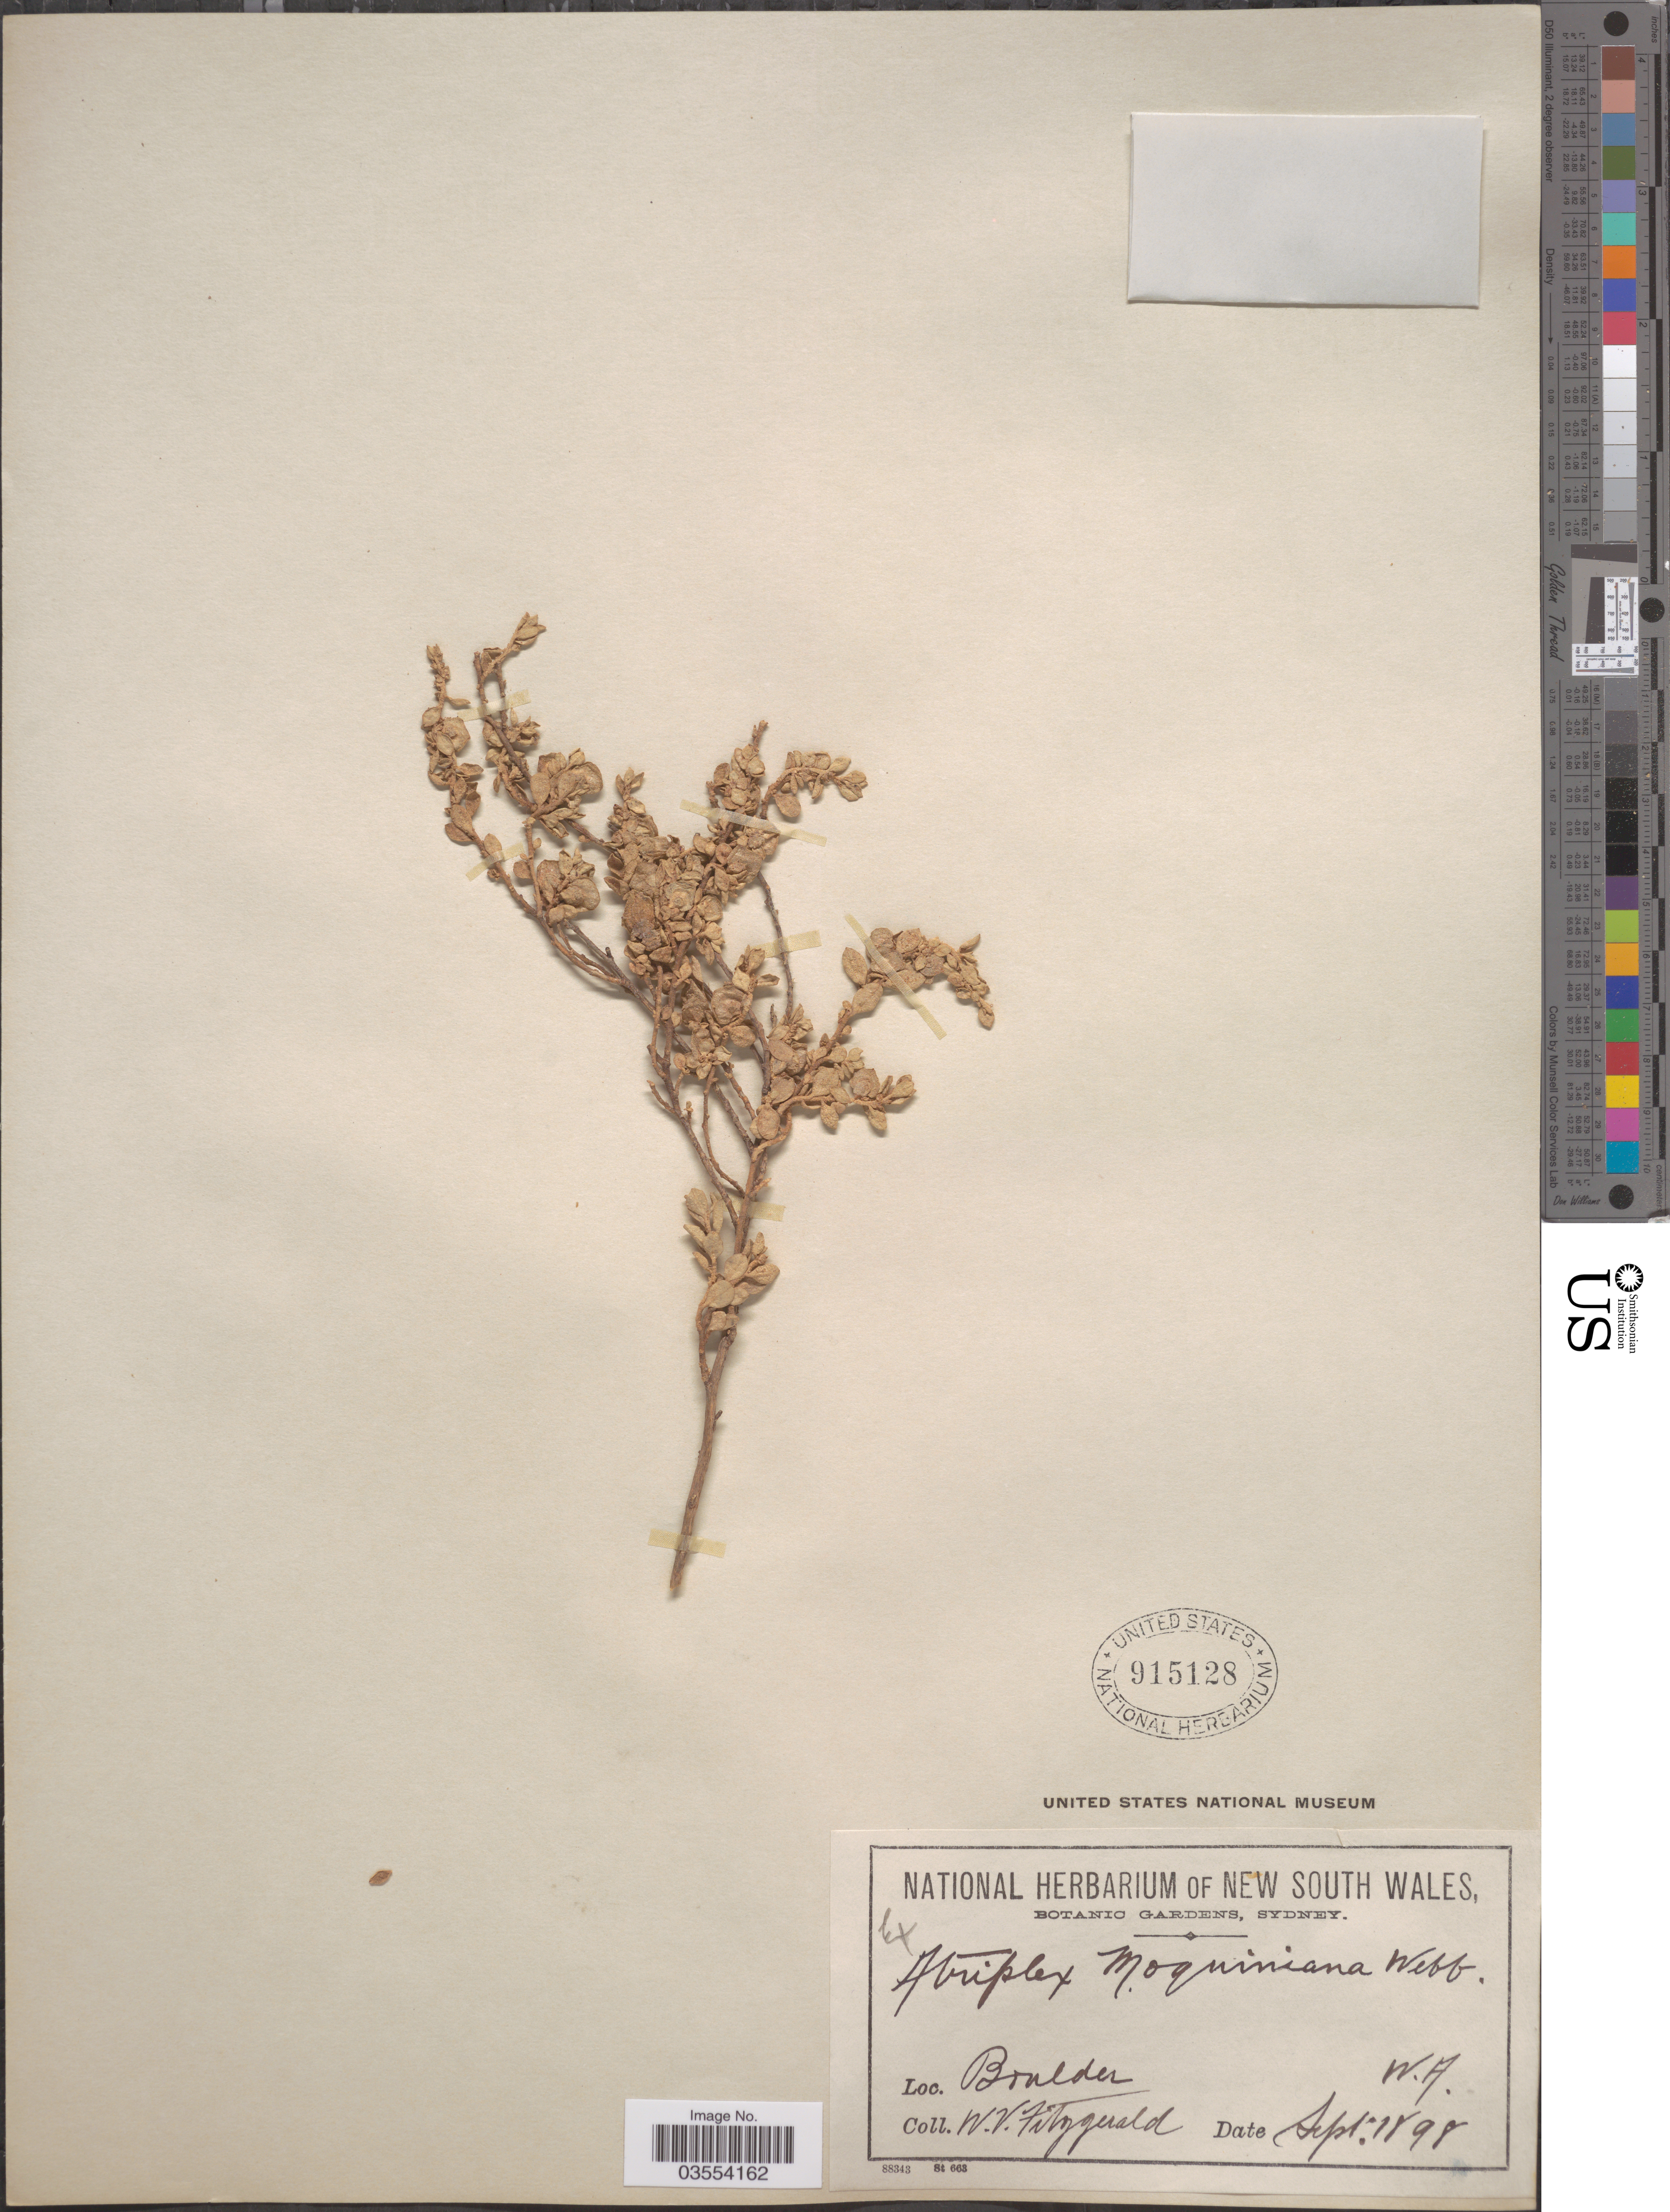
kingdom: Plantae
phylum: Tracheophyta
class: Magnoliopsida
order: Caryophyllales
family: Amaranthaceae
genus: Atriplex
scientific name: Atriplex moquiniana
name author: Webb. ex Moq. in DC.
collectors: W. Fitzgerald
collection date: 1898-09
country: Australia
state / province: Western Australia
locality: Boulder.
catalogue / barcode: US 915128